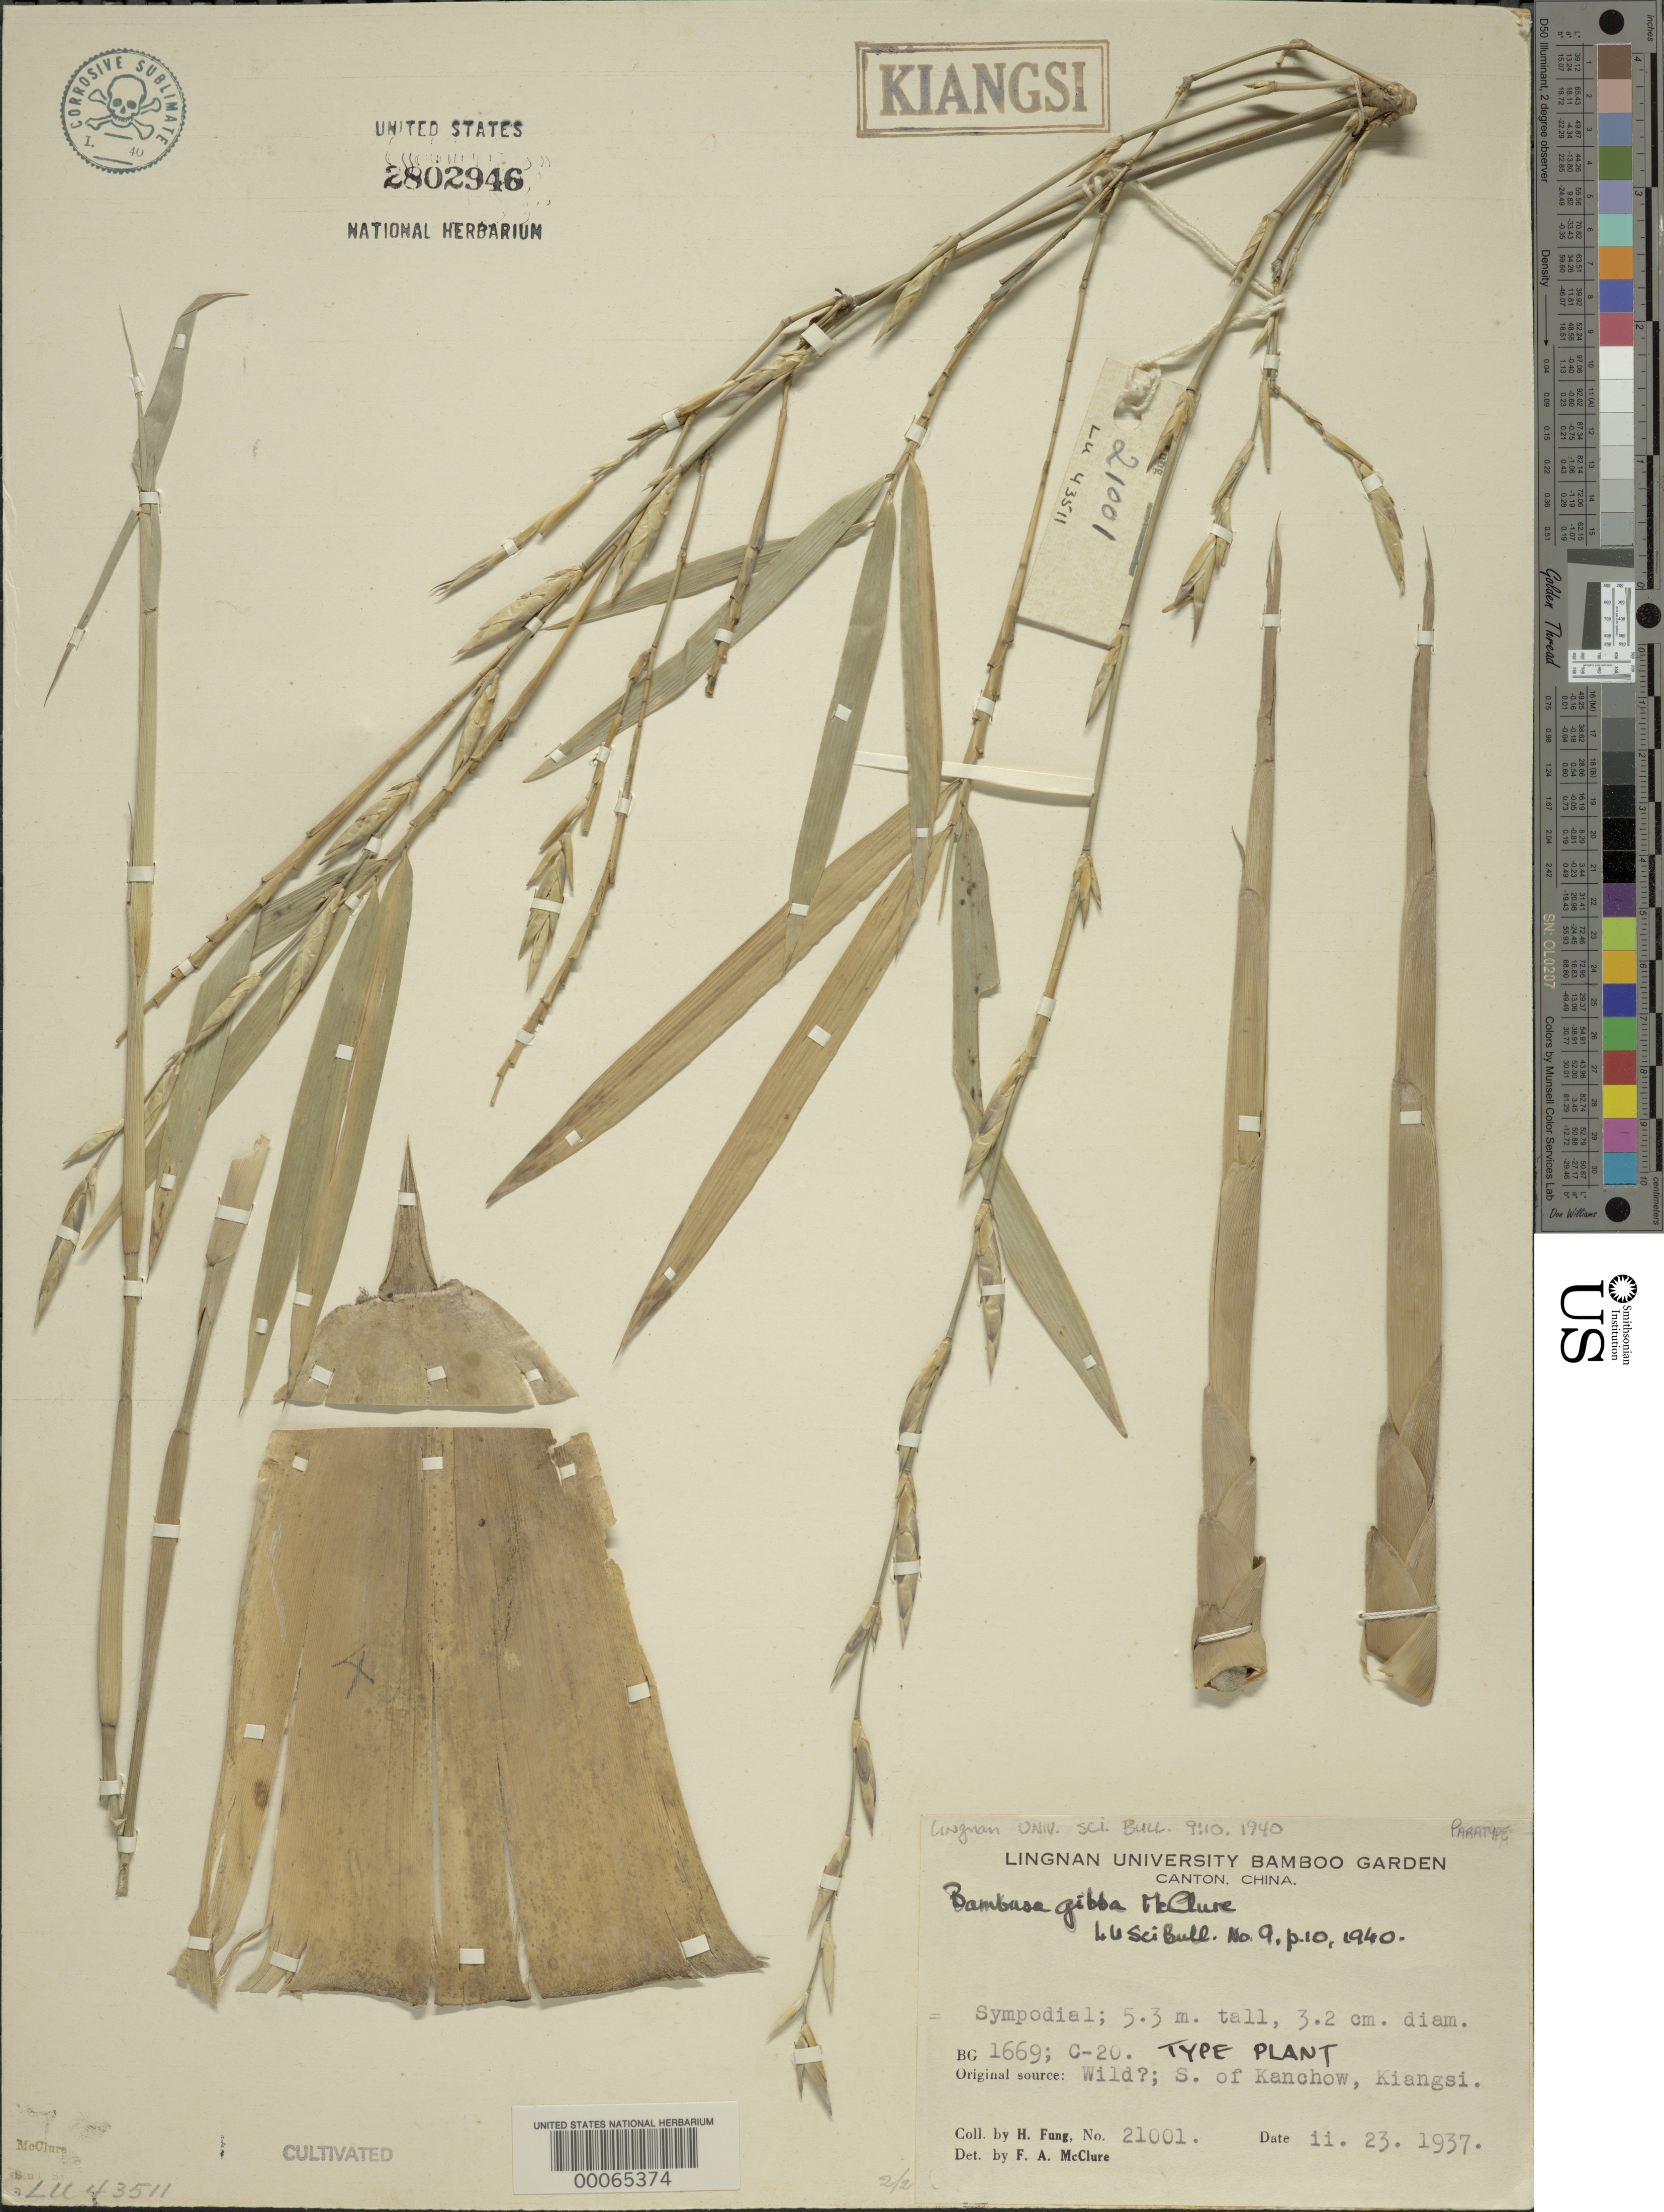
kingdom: Plantae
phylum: Tracheophyta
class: Liliopsida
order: Poales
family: Poaceae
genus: Bambusa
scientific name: Bambusa gibba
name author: McClure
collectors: H. L. Fung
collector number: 21001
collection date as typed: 23 Feb 1937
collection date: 1937-02-23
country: China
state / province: Jiangxi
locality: S of kanchow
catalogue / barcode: US 2802946